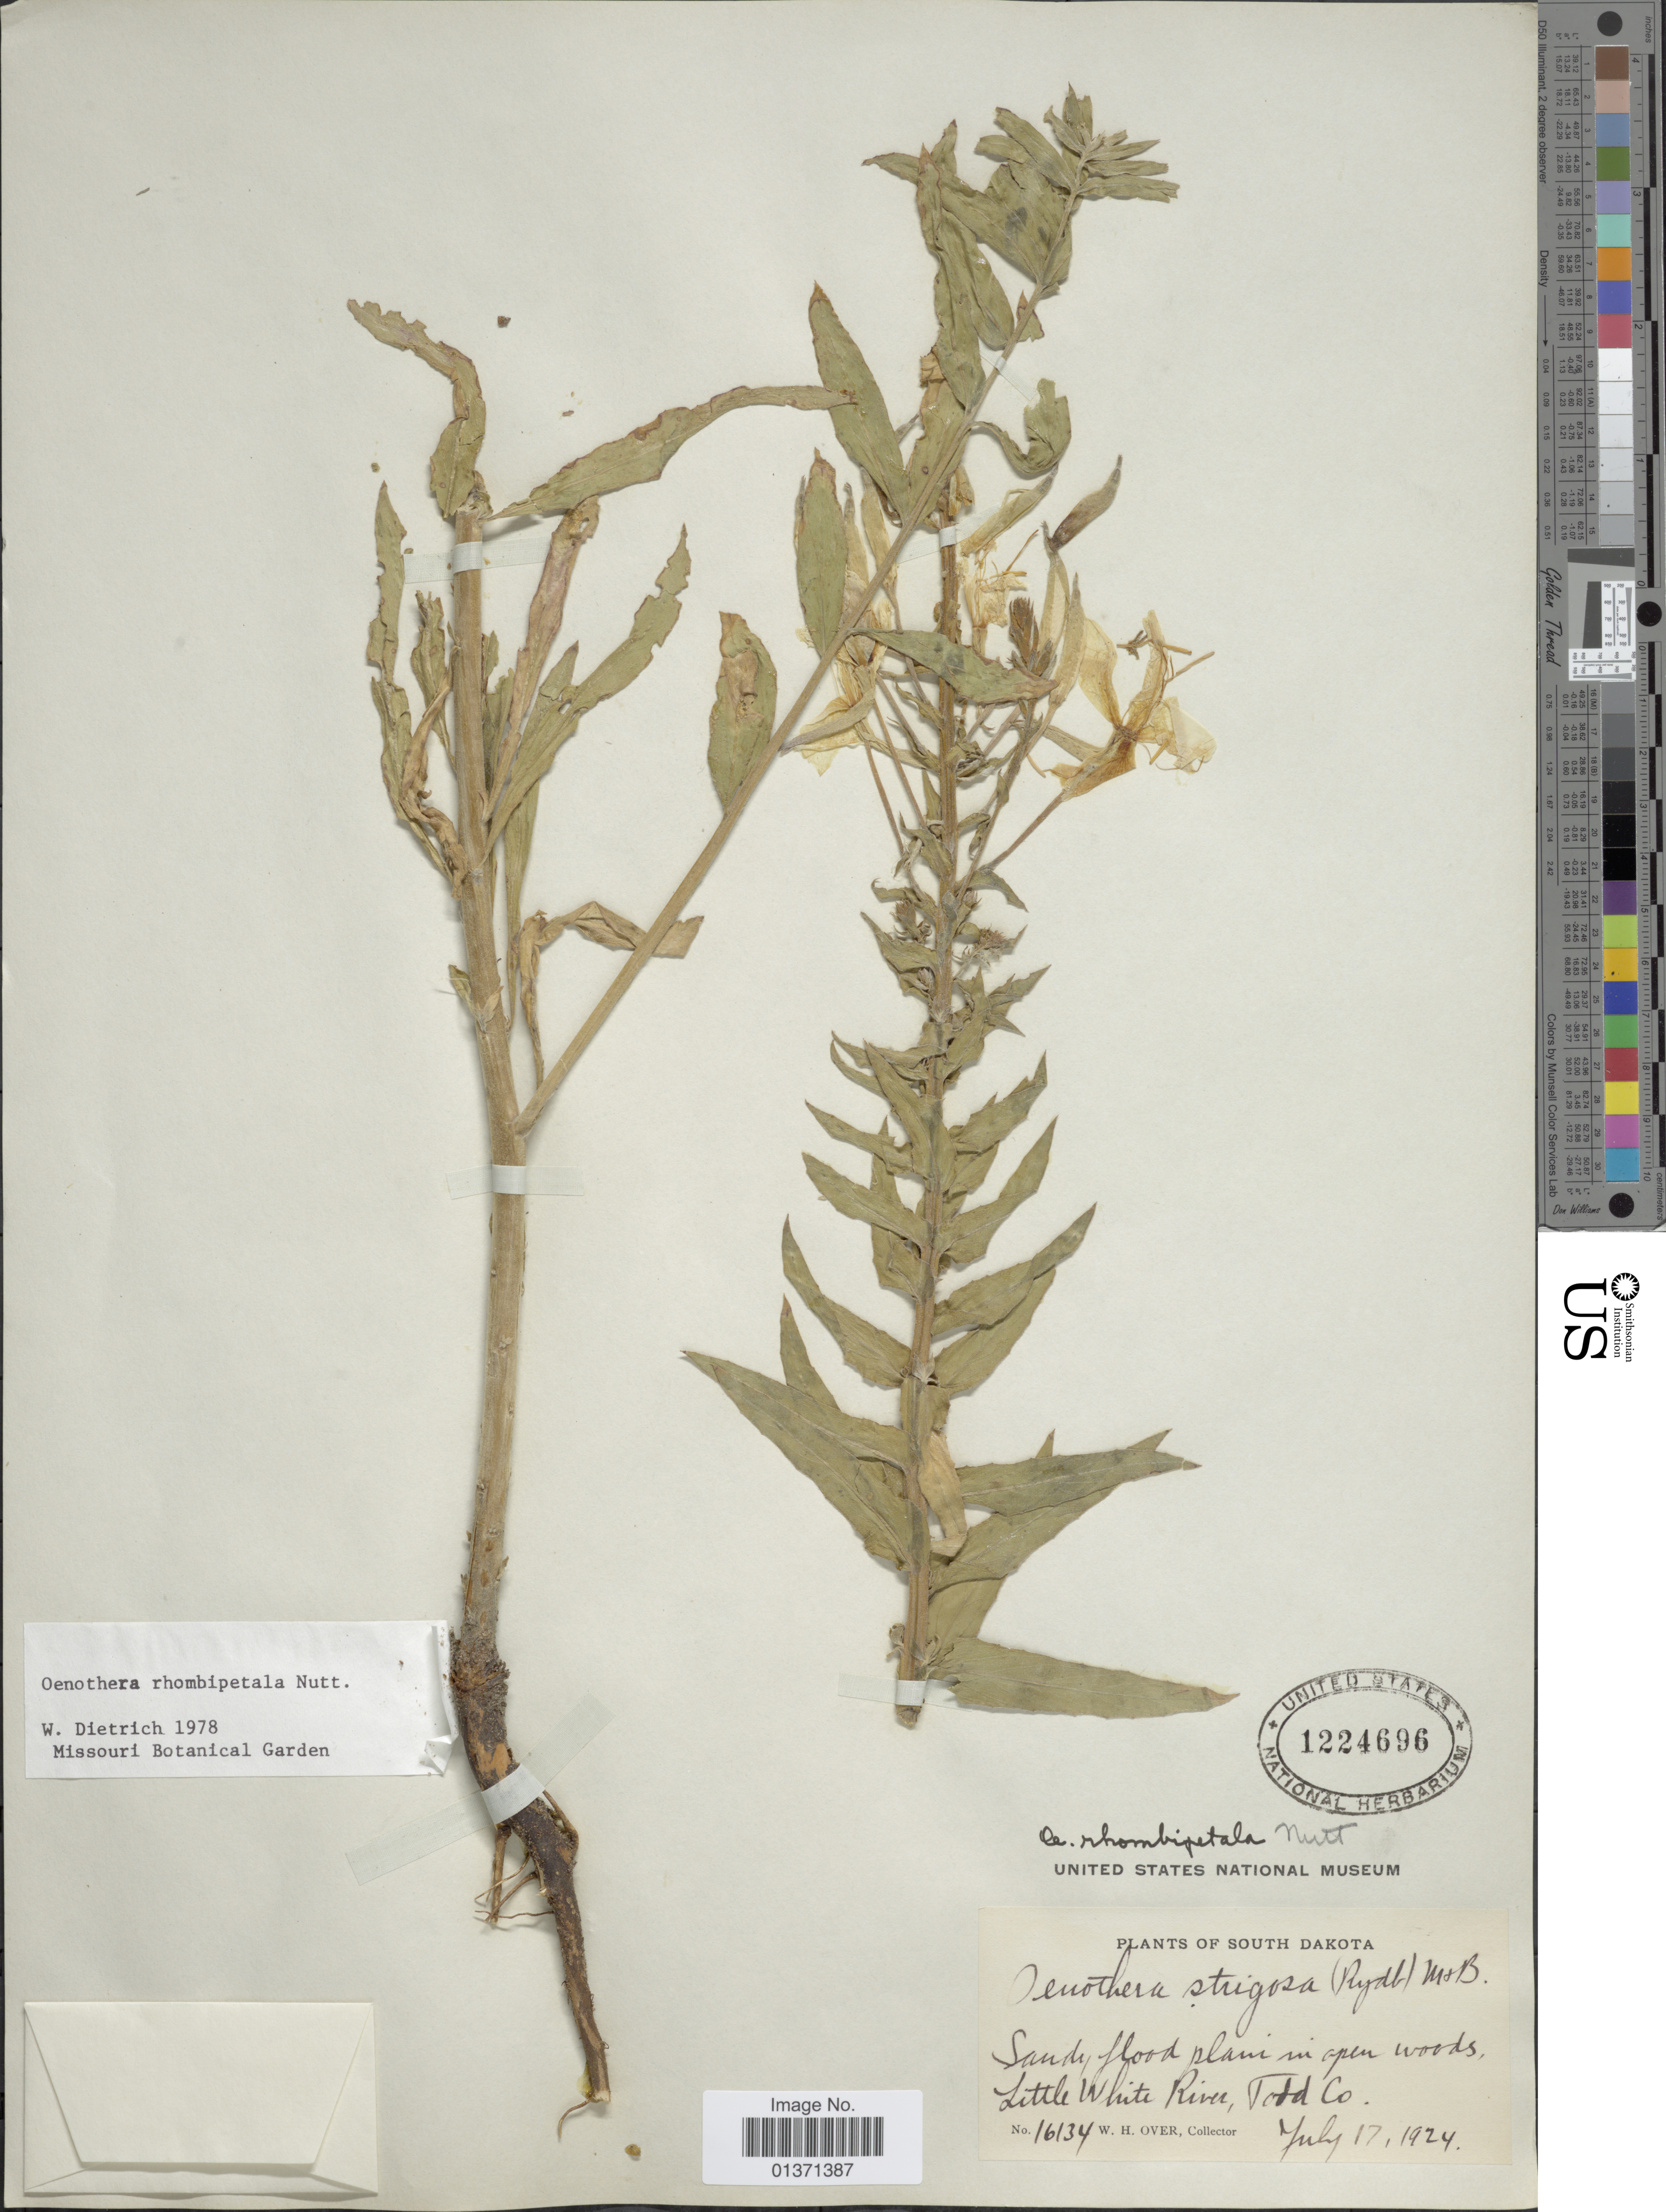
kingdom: Plantae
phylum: Tracheophyta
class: Magnoliopsida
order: Myrtales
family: Onagraceae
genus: Oenothera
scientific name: Oenothera rhombipetala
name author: Nutt. ex Torr & A. Gray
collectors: W. Over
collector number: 16134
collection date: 1924-07-17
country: United States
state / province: South Dakota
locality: Little White River, Todd Co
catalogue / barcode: US 1224696